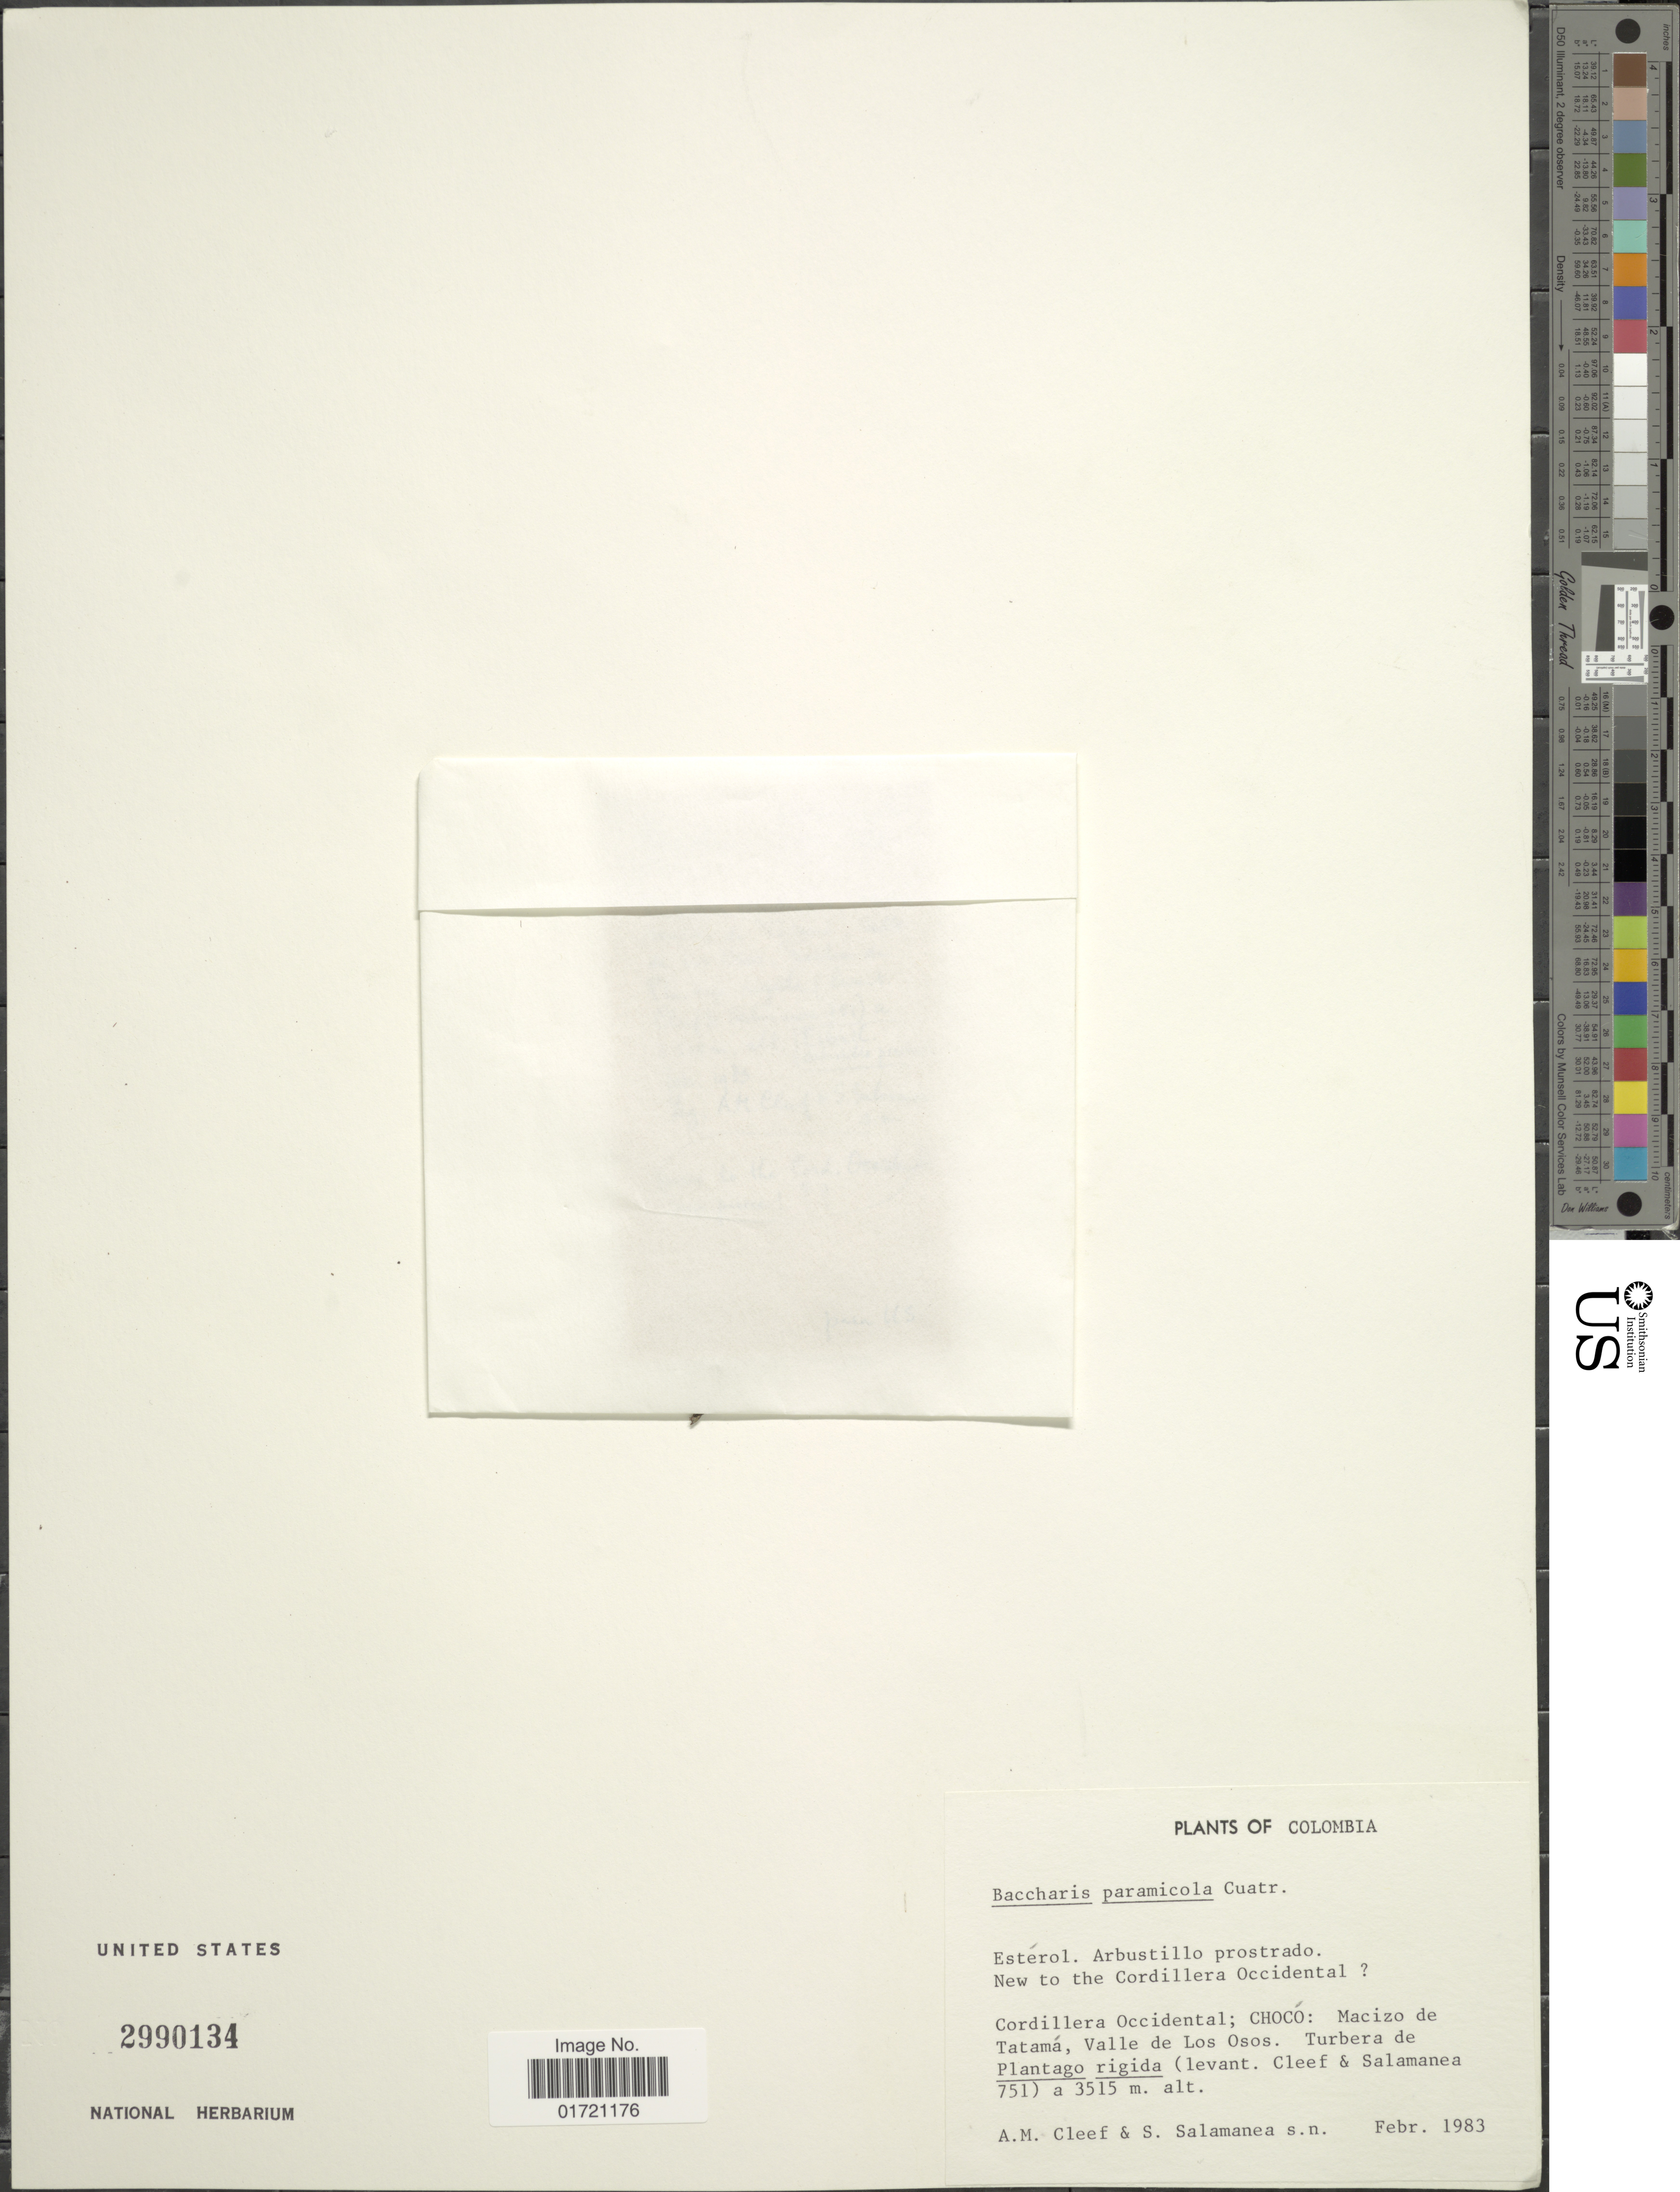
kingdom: Plantae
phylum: Tracheophyta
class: Magnoliopsida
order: Asterales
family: Asteraceae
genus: Baccharis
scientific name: Baccharis paramicola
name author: Cuatrec.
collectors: A. M. Cleef & S. Salamanca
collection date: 1983-02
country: Colombia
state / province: Chocó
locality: New to the Cordillera Occidental. Cordillera Occidental; Chocó: Macizo de Tatamá, Valle de Los Osos.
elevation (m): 3515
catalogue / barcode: US 2990134